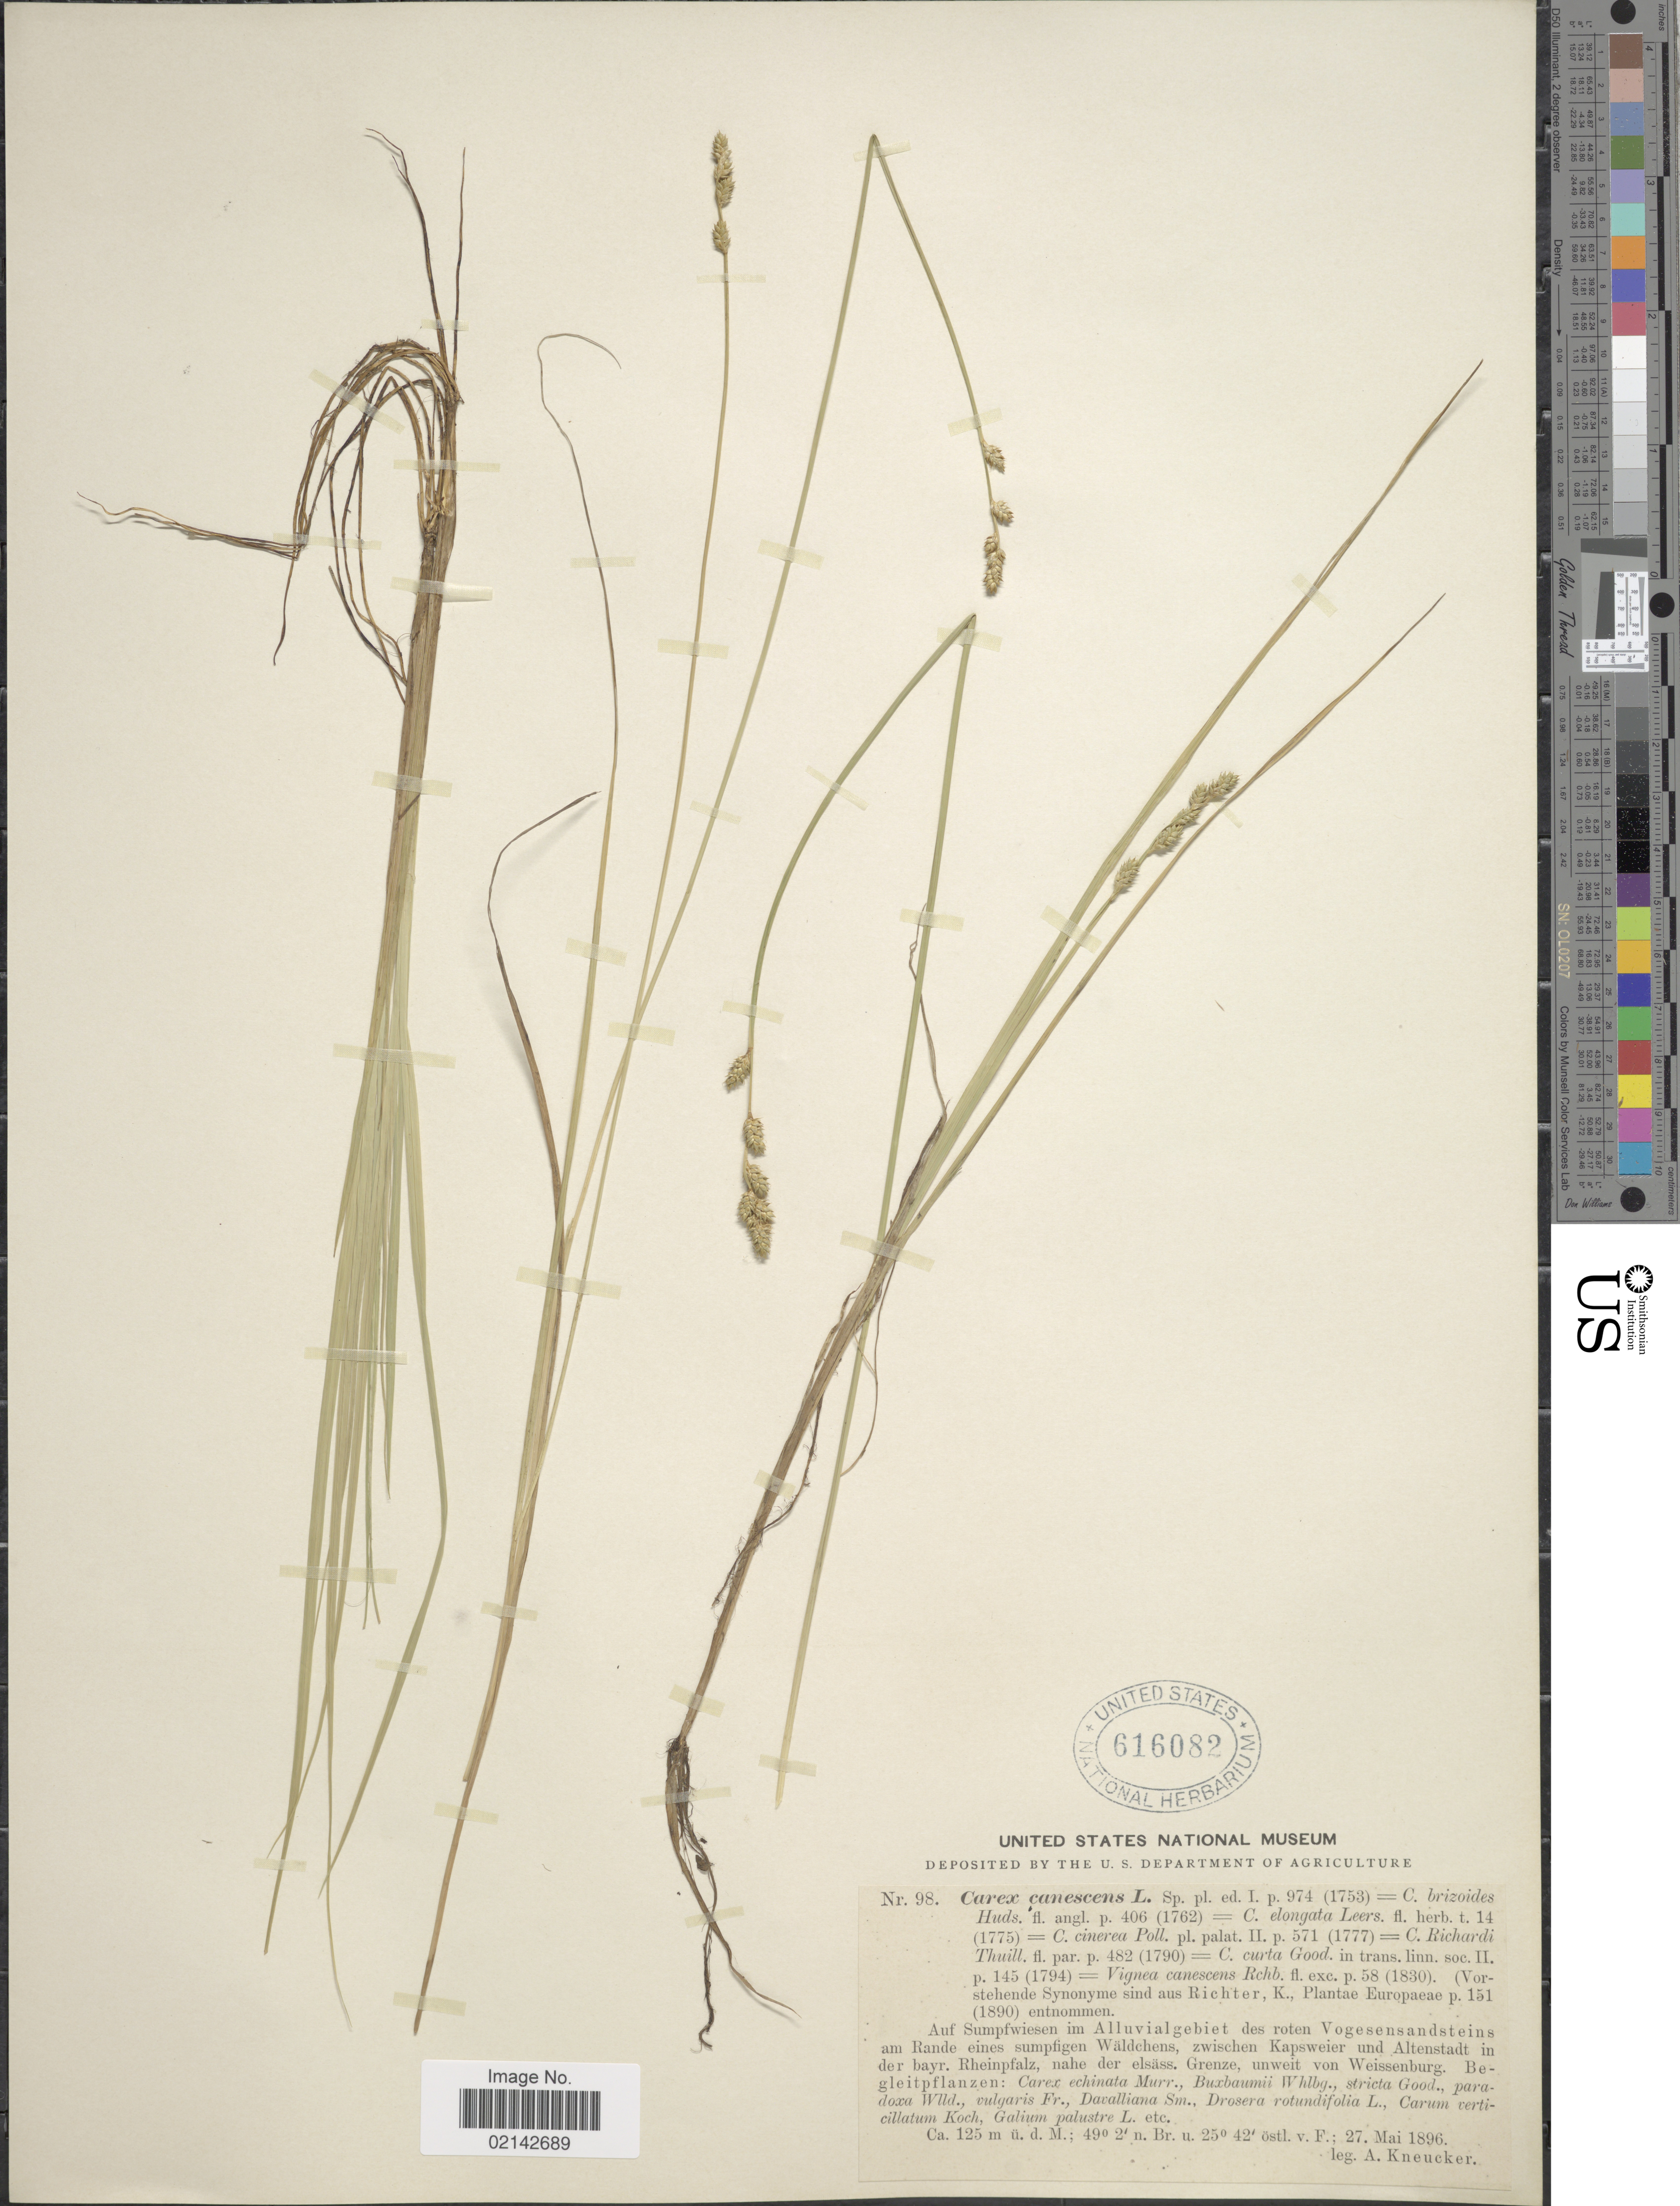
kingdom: Plantae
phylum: Tracheophyta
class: Liliopsida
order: Poales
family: Cyperaceae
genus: Carex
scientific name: Carex canescens var. canescens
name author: L.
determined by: Strong, Mark T., (BOT), Smithsonian Institution - National Museum of Natural History (UNITED STATES)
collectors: A. Kneucker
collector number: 98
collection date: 1896-05-27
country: Germany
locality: Auf Sumpfwiesen im Alluvialgebiet des roten Vogesensandsteins am Rande eines sumpfigen Waldchens, zwischen Kapsweier und Altenstadt in der bayr. Rheinpfalz, nahe der elsass, Grenze, unweit von Weissenburg.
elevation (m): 125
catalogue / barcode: US 616082